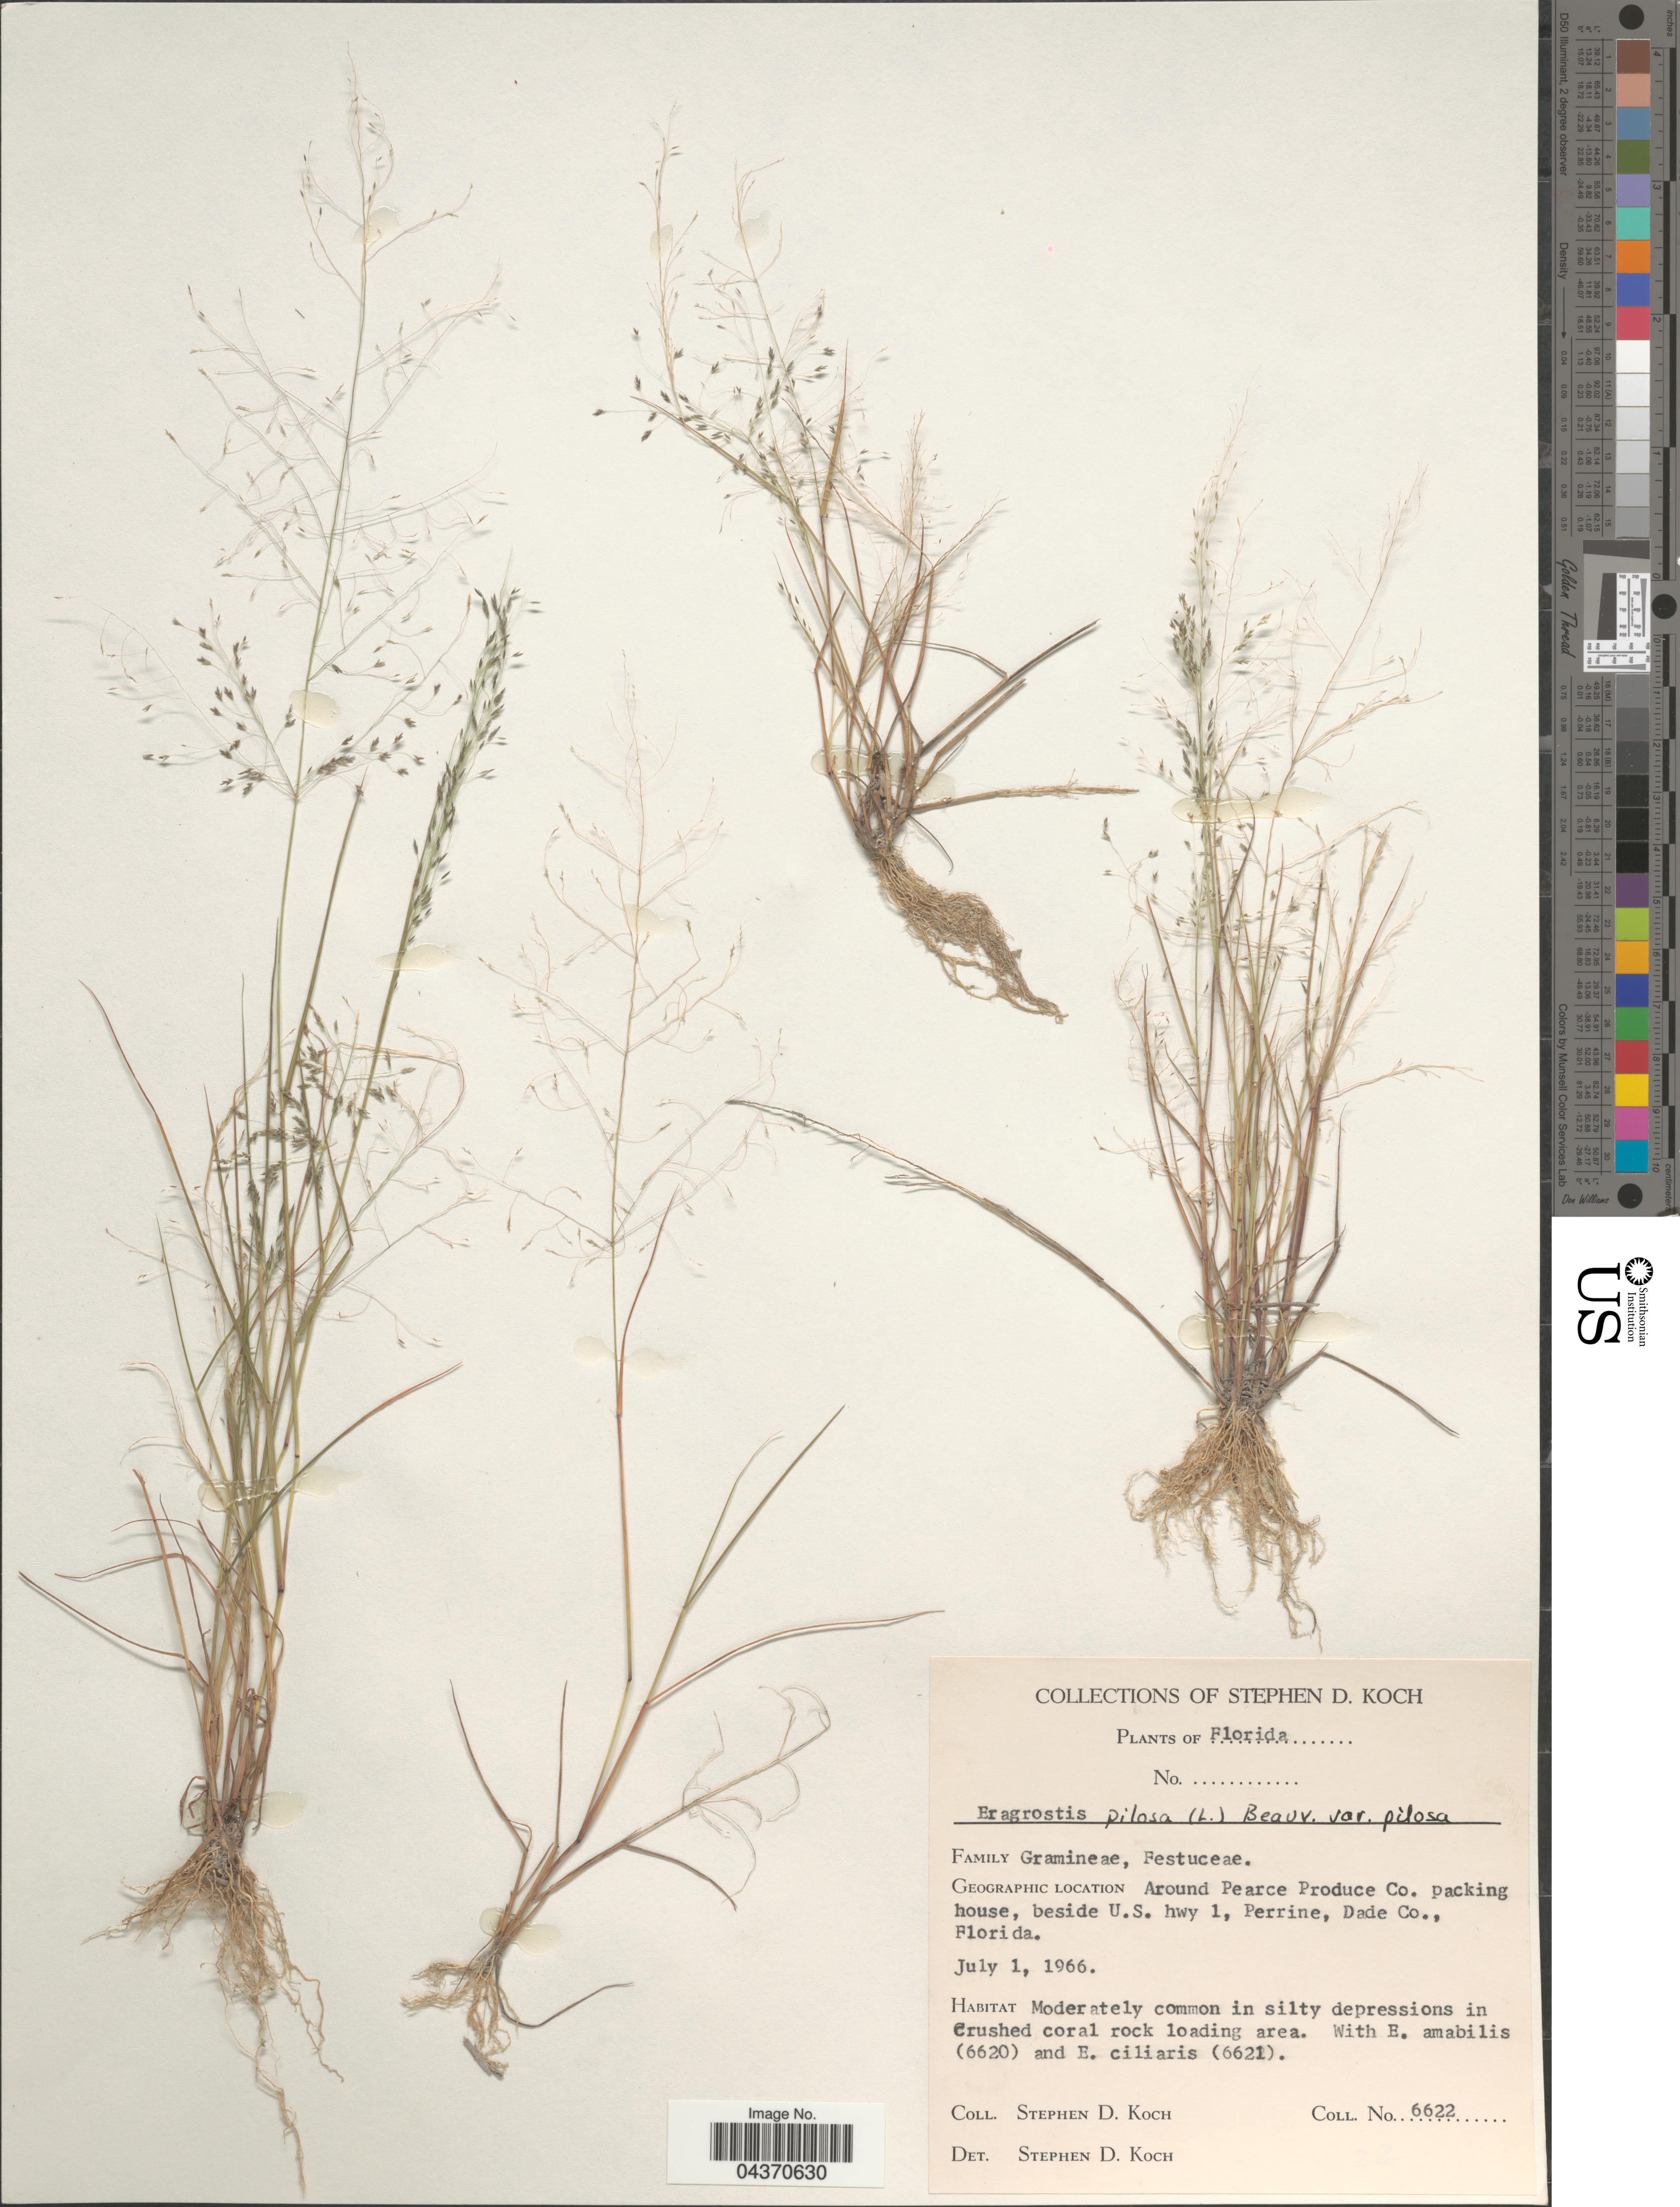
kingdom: Plantae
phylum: Tracheophyta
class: Liliopsida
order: Poales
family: Poaceae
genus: Eragrostis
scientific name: Eragrostis pilosa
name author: (L.) P. Beauv.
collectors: S. D. Koch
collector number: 6622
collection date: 1966-07-01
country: United States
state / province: Florida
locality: Around Pearce Produce Co. packing house, beside U.S. hwy 1, Perrine, Dade Co.